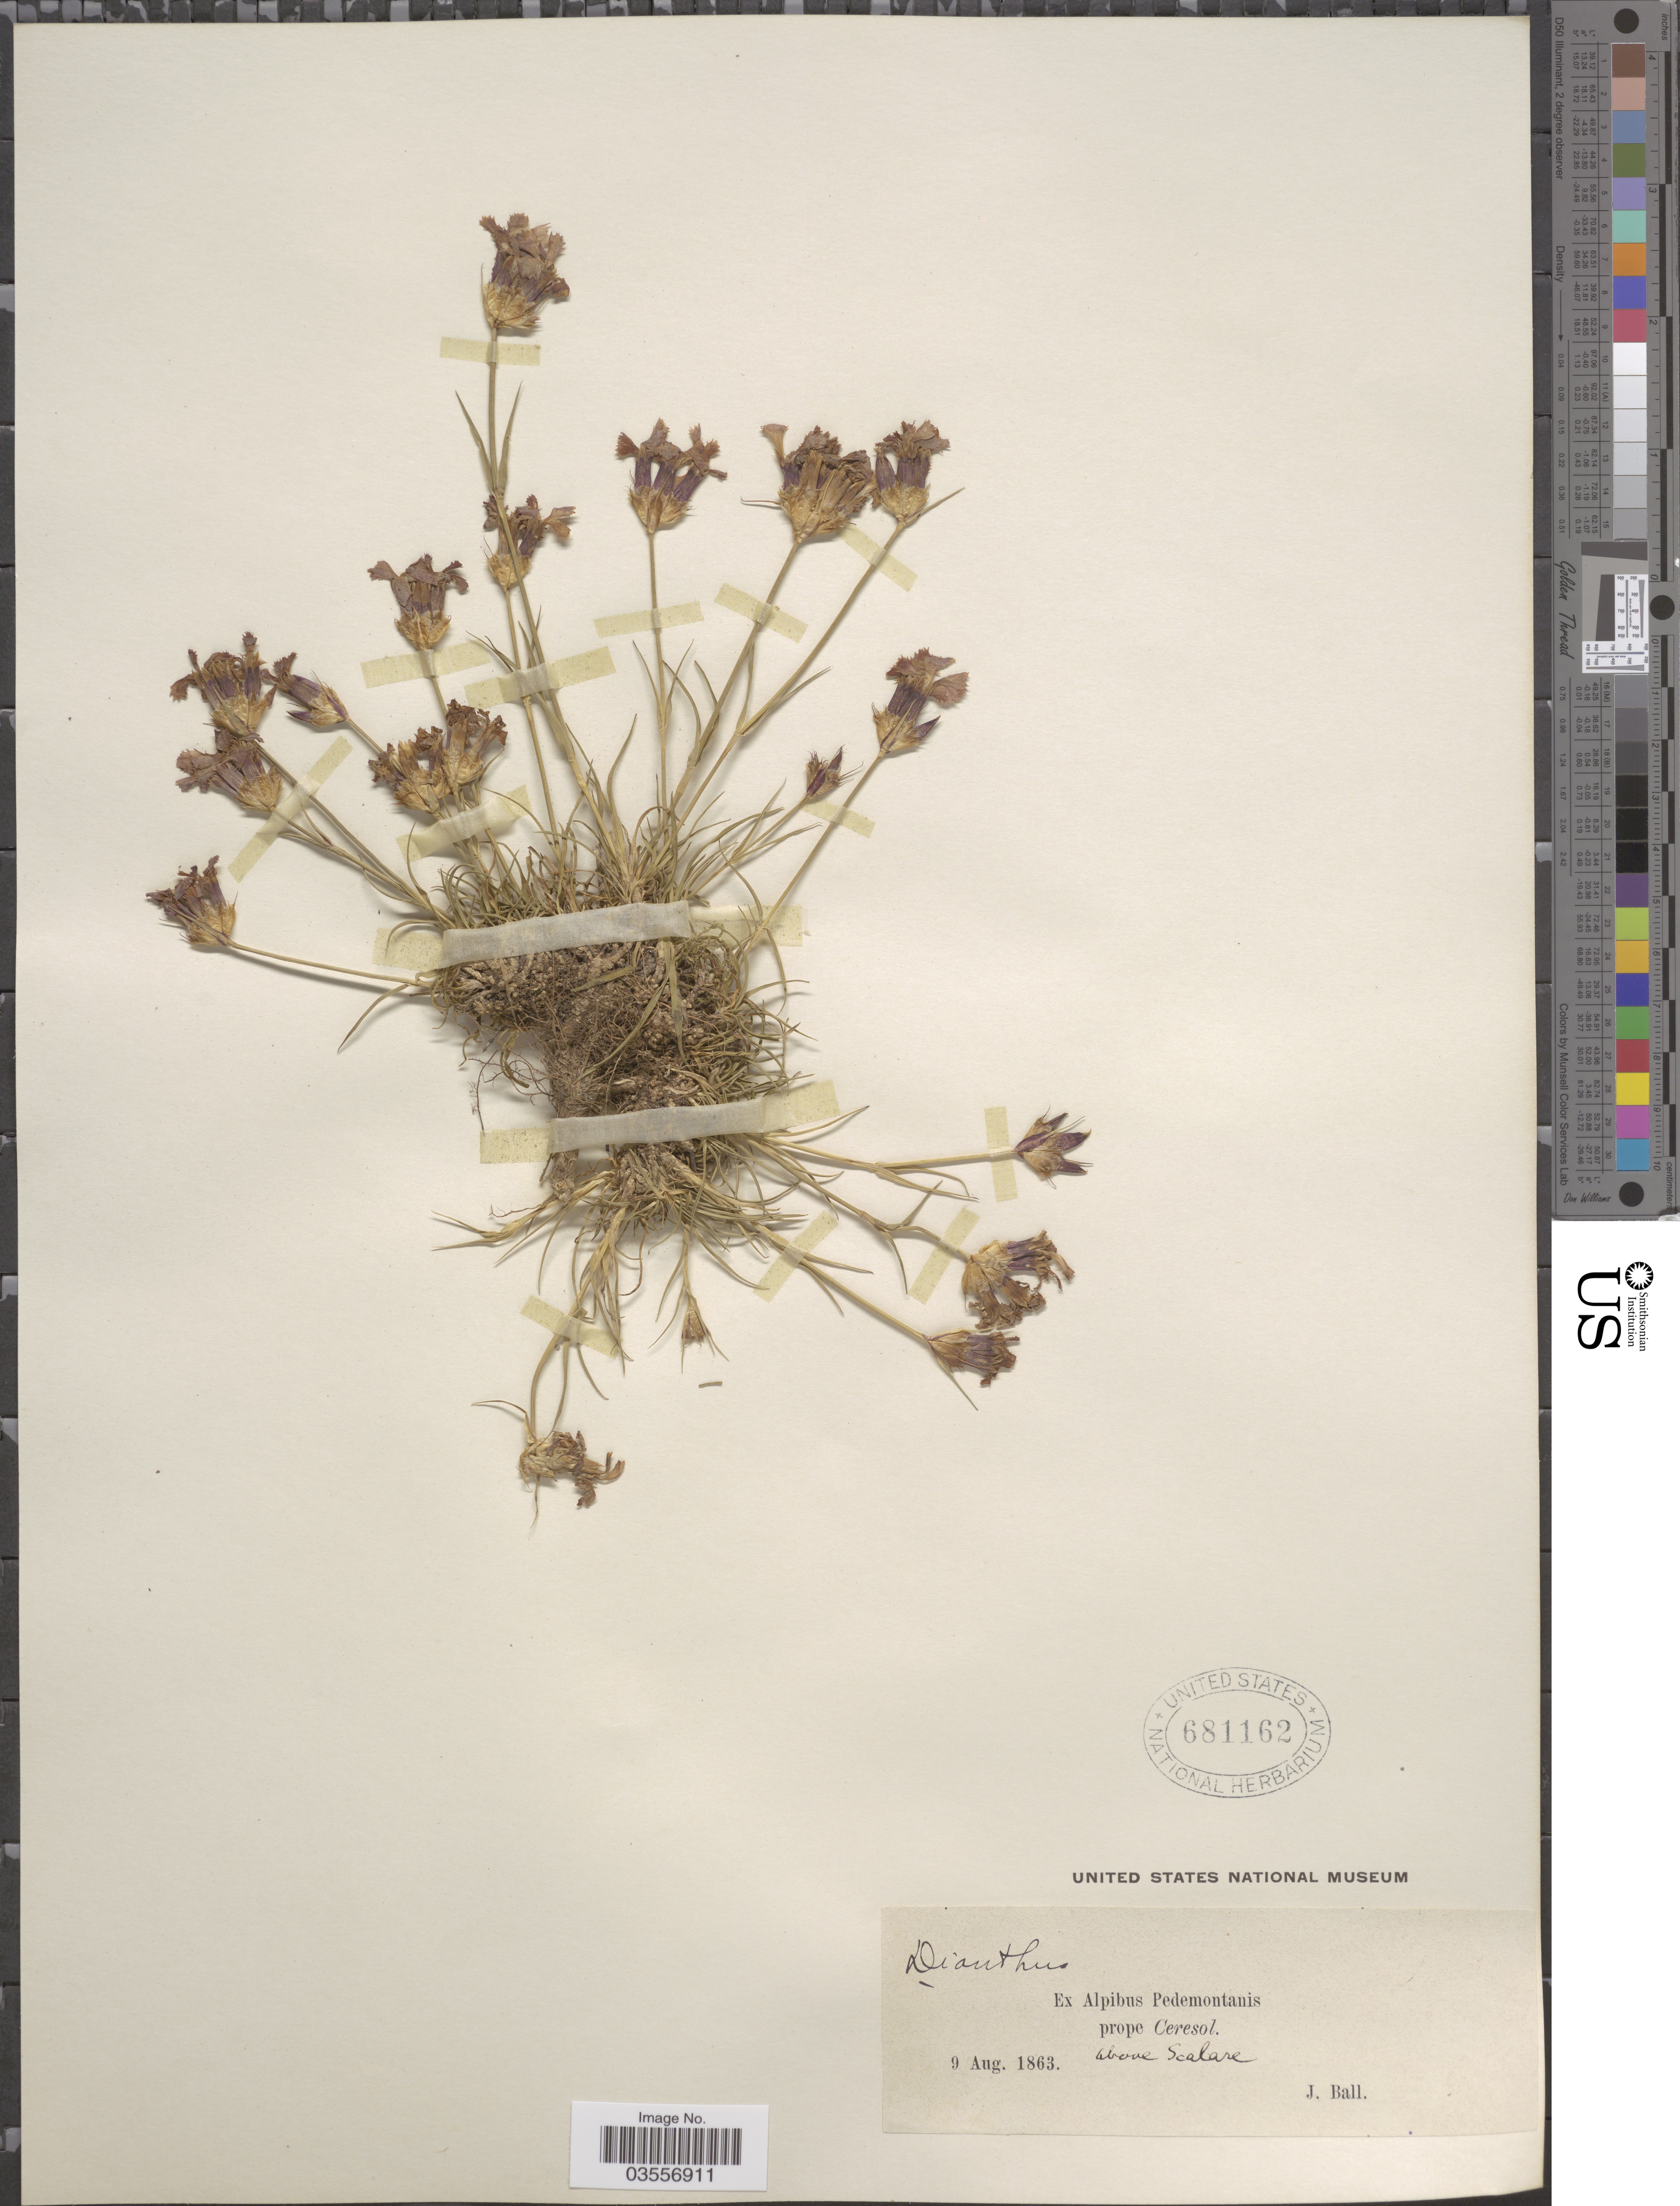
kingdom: Plantae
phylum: Tracheophyta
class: Magnoliopsida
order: Caryophyllales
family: Caryophyllaceae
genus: Dianthus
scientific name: Dianthus sp.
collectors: J. Ball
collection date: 1863-08-09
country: Italy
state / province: Piedmont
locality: Ex Alpibus Pedemontanis prope Ceresol above Scalare.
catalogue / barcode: US 681162